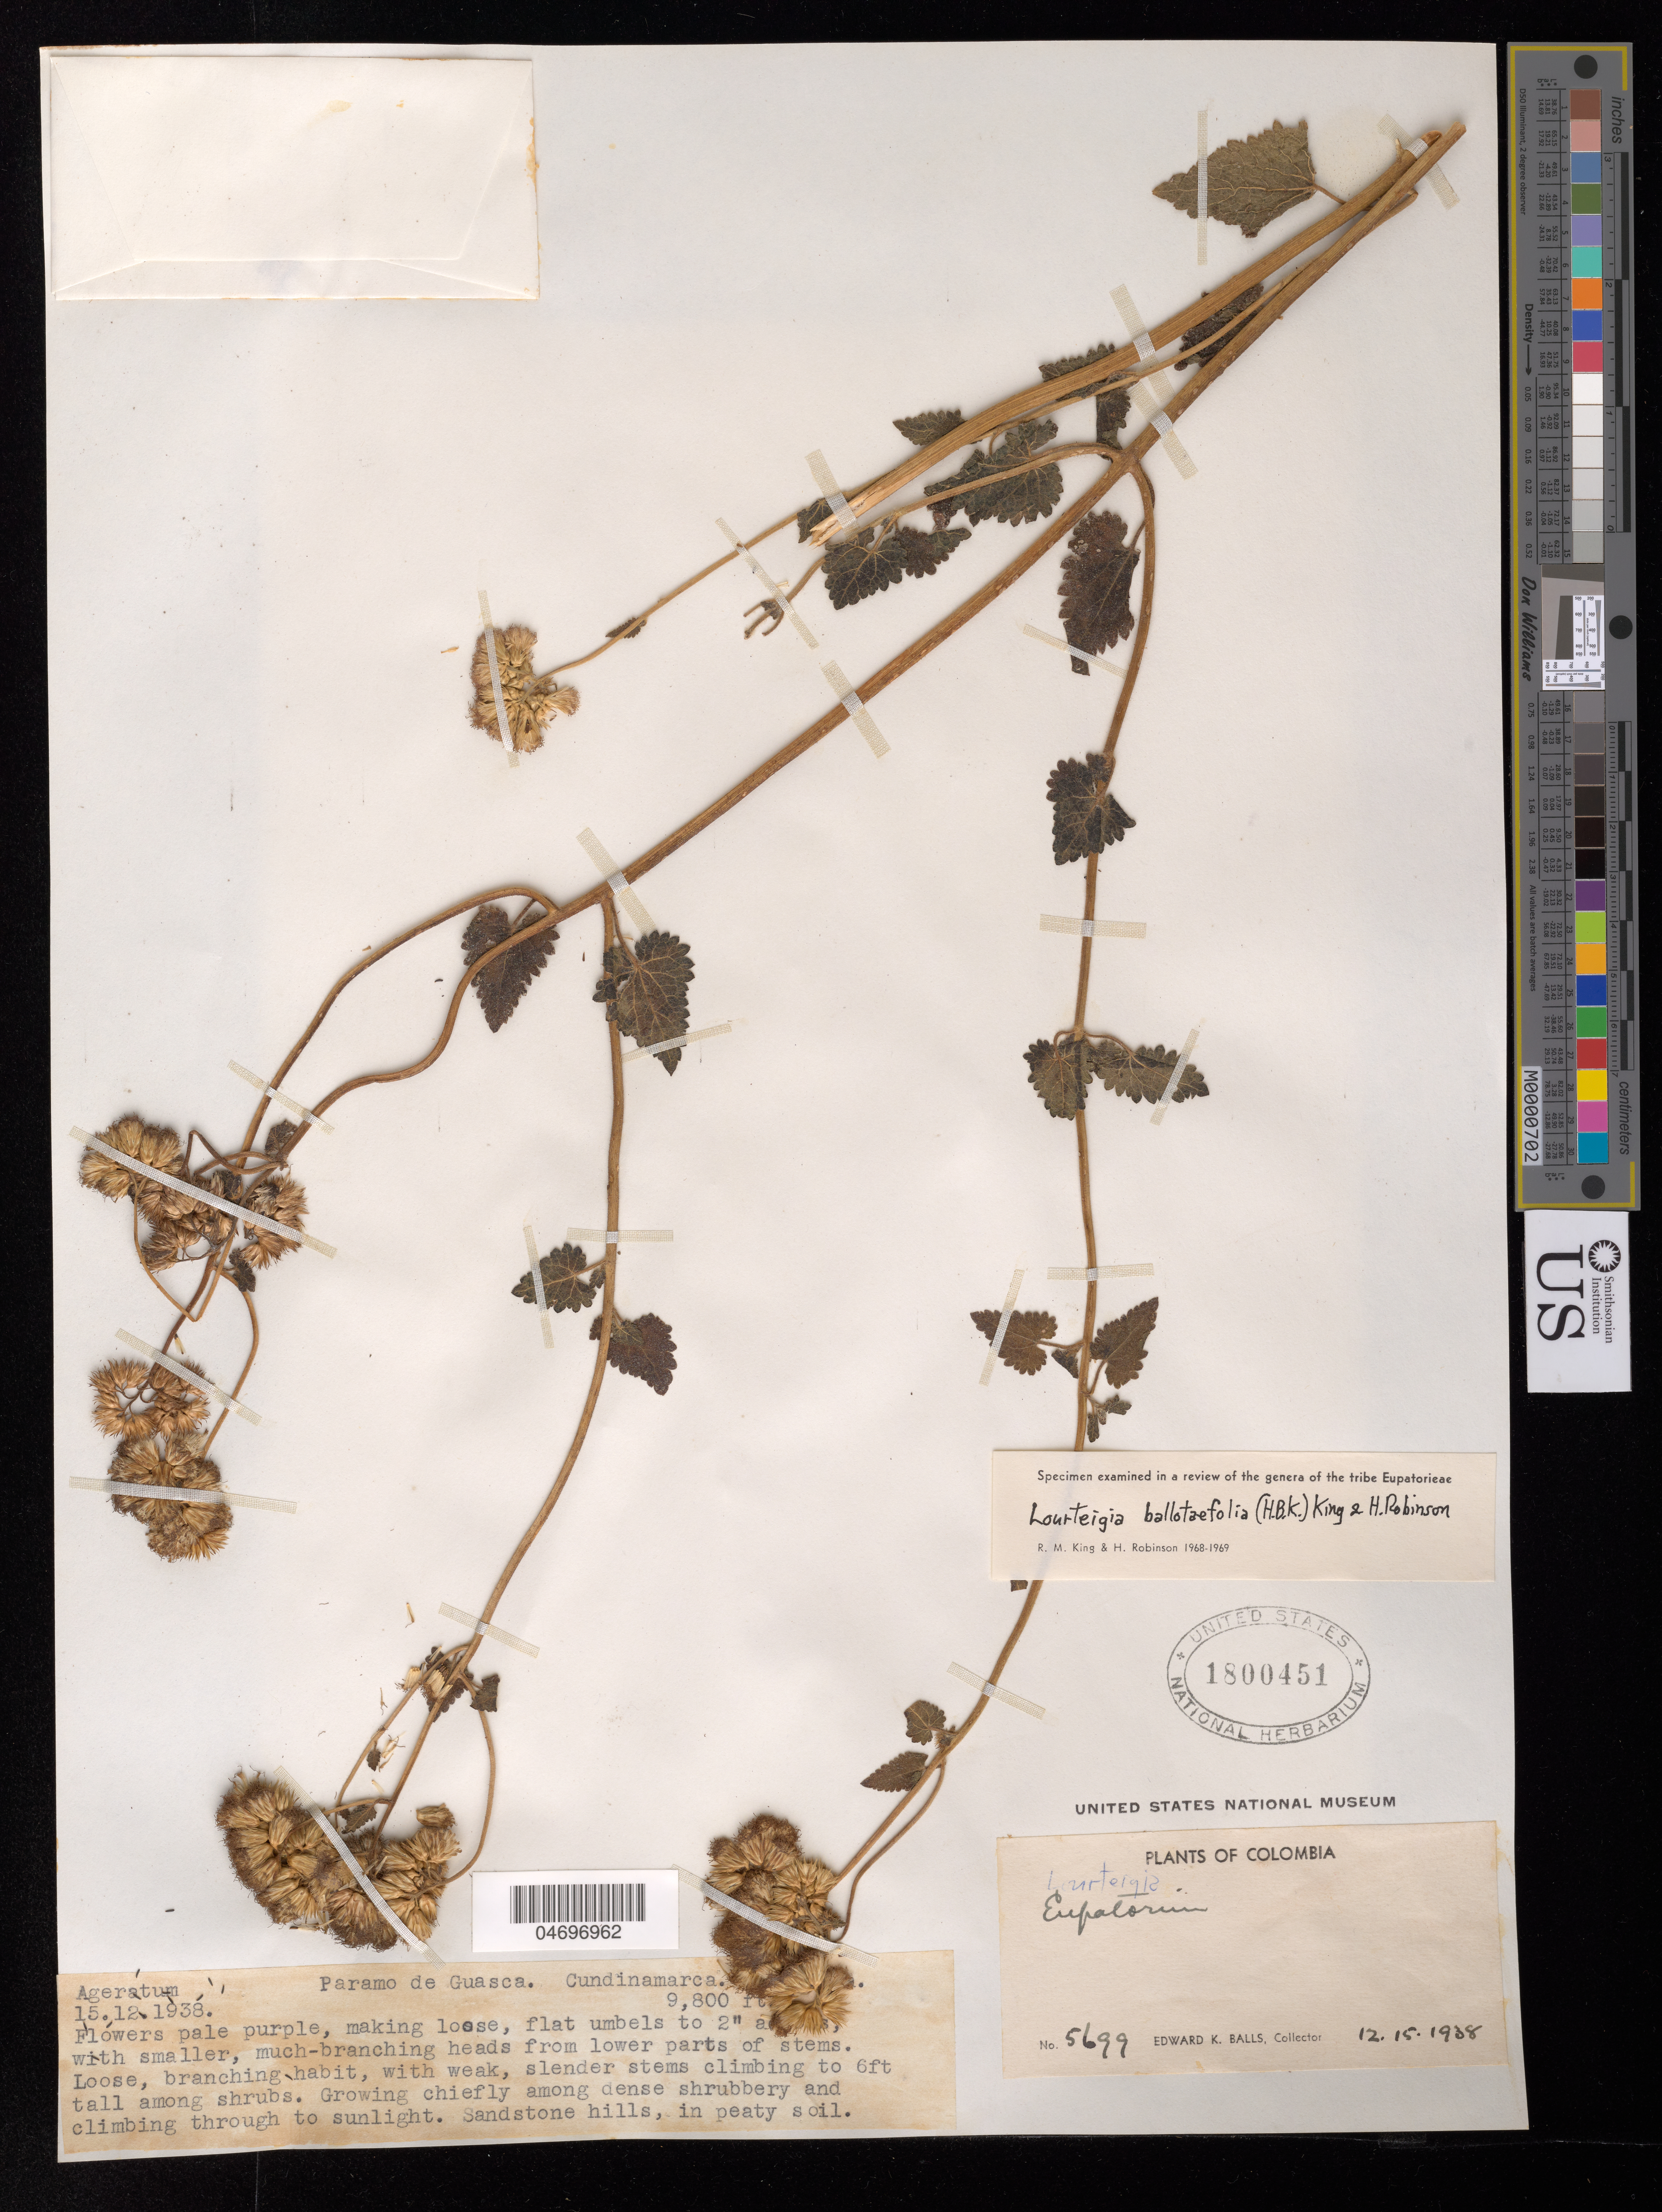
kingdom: Plantae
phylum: Tracheophyta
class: Magnoliopsida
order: Asterales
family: Asteraceae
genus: Lourteigia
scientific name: Lourteigia ballotaefolia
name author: (Kunth) R.M. King & H. Rob.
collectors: E. K. Balls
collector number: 5699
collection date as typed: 15 Dec 1938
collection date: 1938-12-15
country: Colombia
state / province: Cundinamarca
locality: Paramo de Guasca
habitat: Growing chiefly among dense shrubbery and climbing through to sunlight. Sandstone hills in peaty soil.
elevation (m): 2989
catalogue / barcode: US 1800451